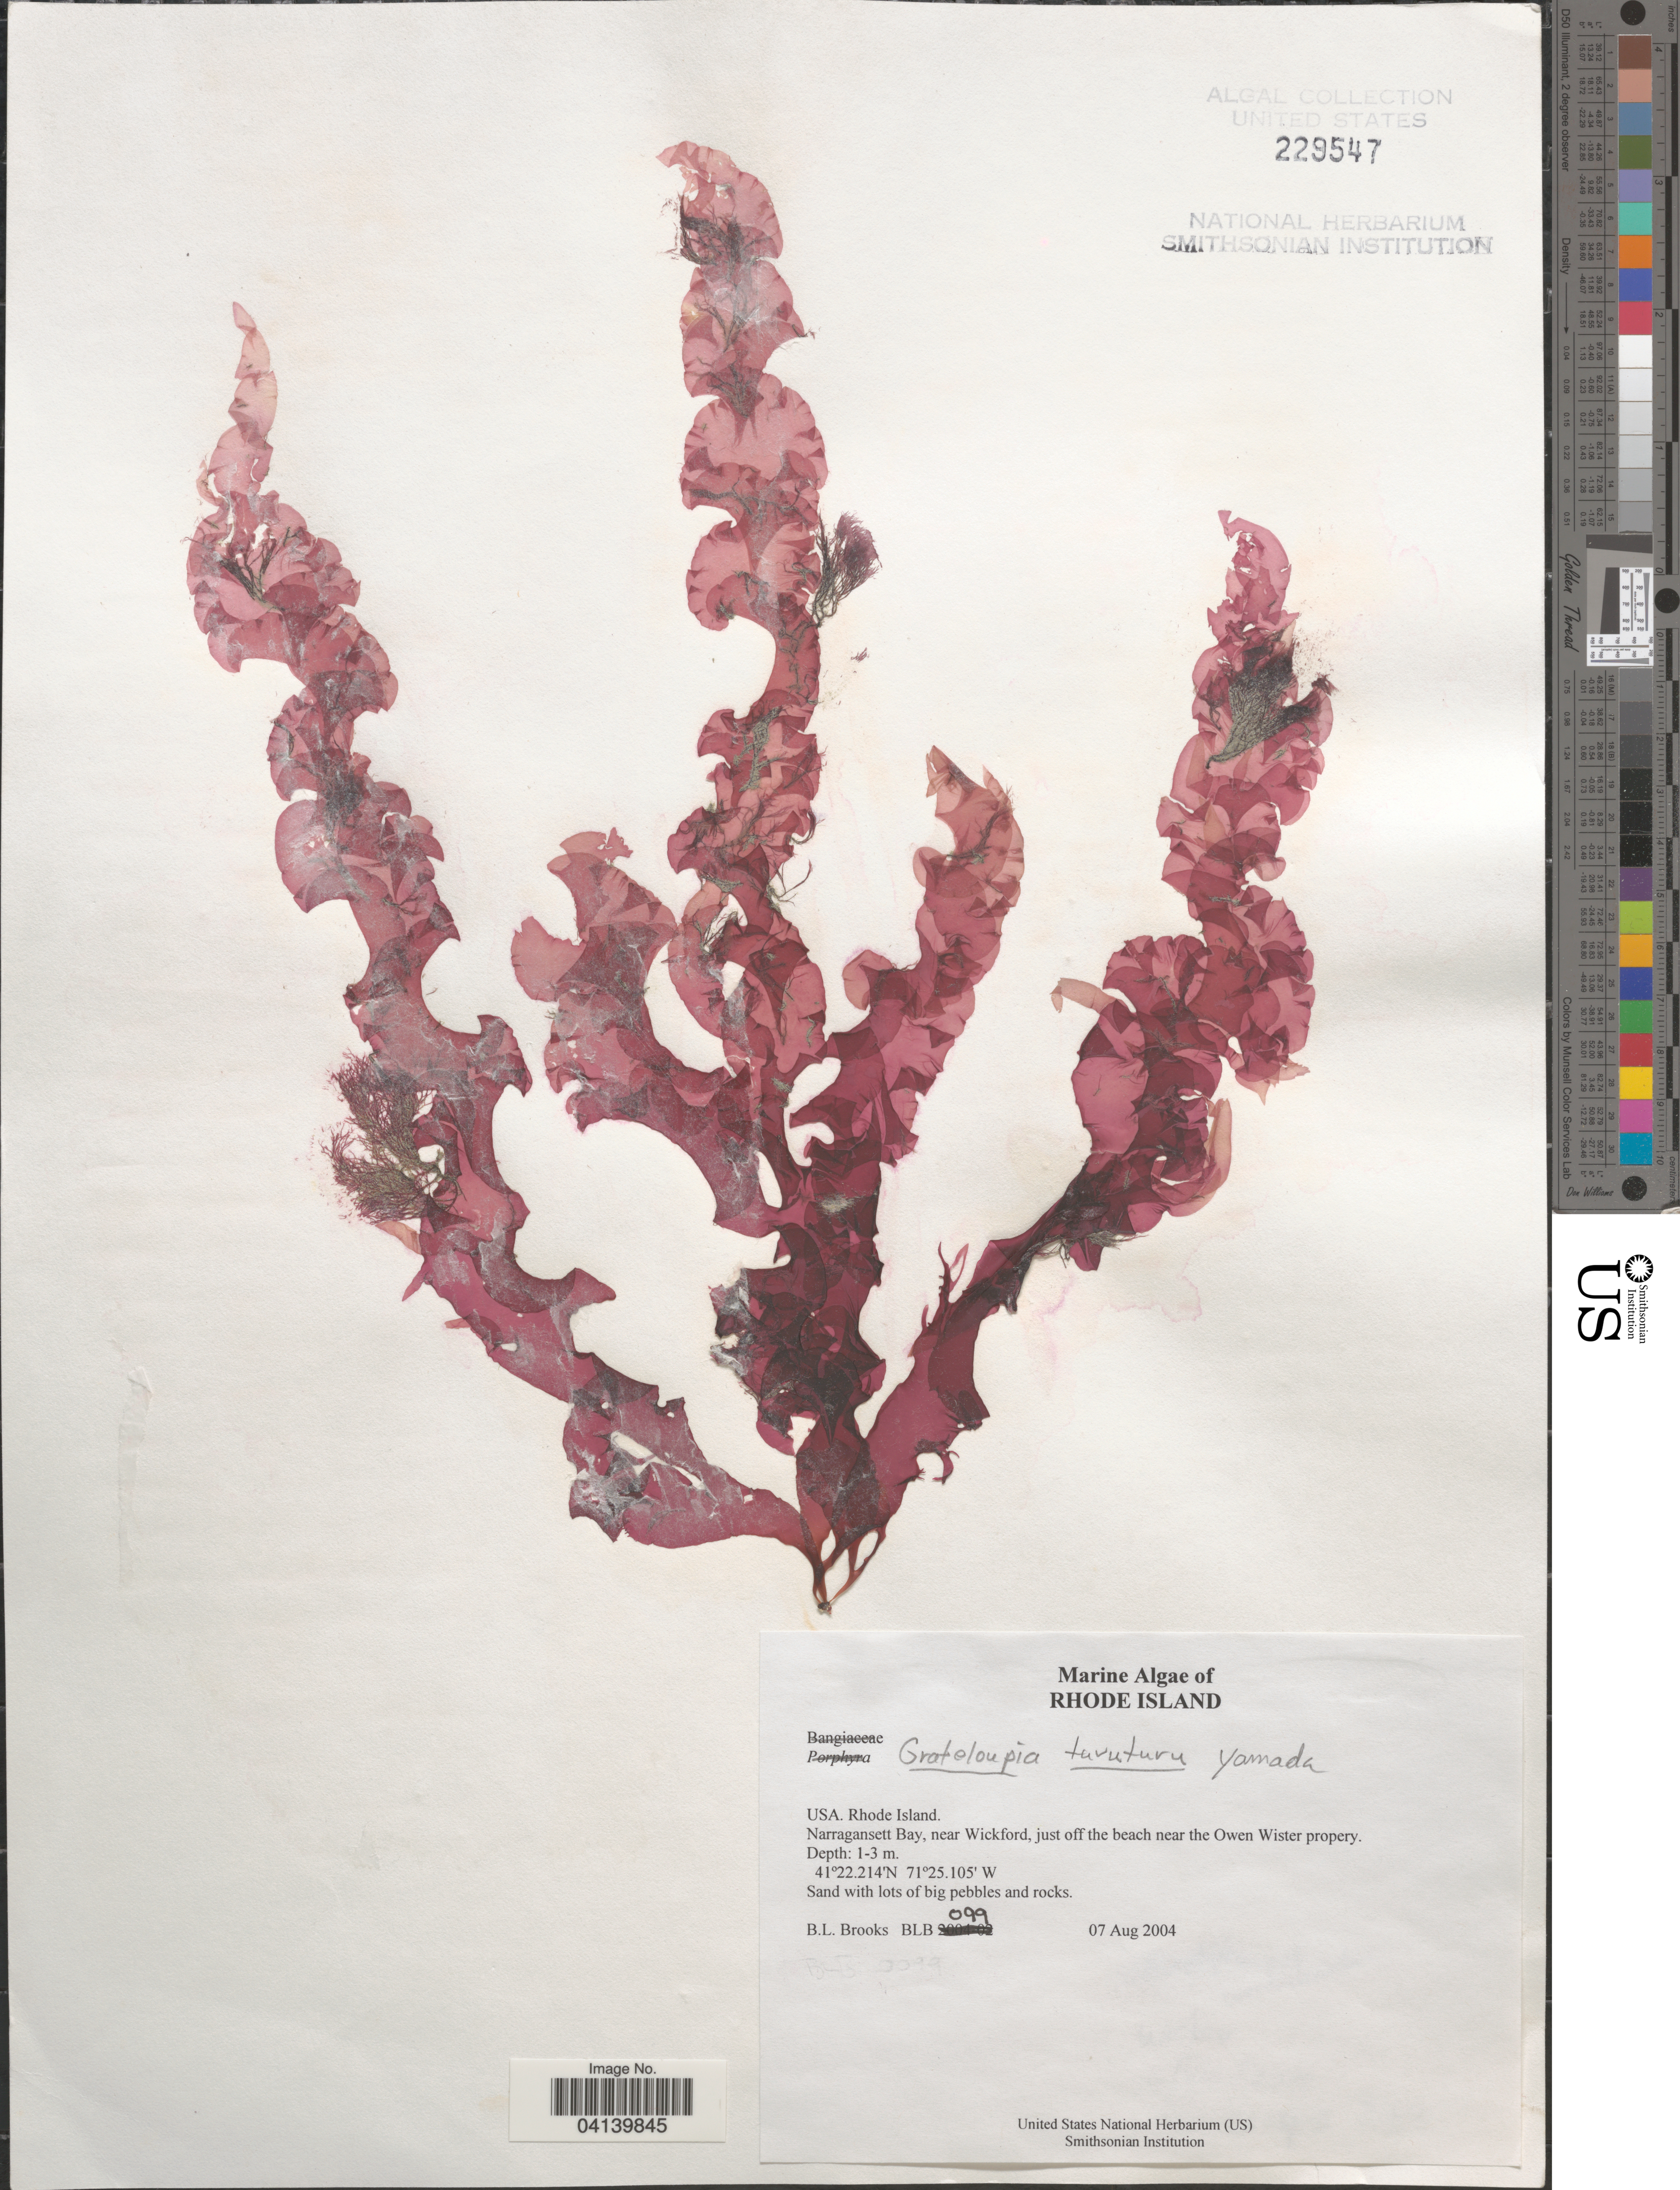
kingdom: Plantae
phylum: Rhodophyta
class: Florideophyceae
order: Halymeniales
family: Halymeniaceae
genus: Grateloupia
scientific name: Grateloupia turuturu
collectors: B. Brooks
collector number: BLB 099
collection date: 2004-08-07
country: United States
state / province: Rhode Island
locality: Narragansett Bay, near Wickford, just off the beach near the Owen Wister propery.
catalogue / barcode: US 229547